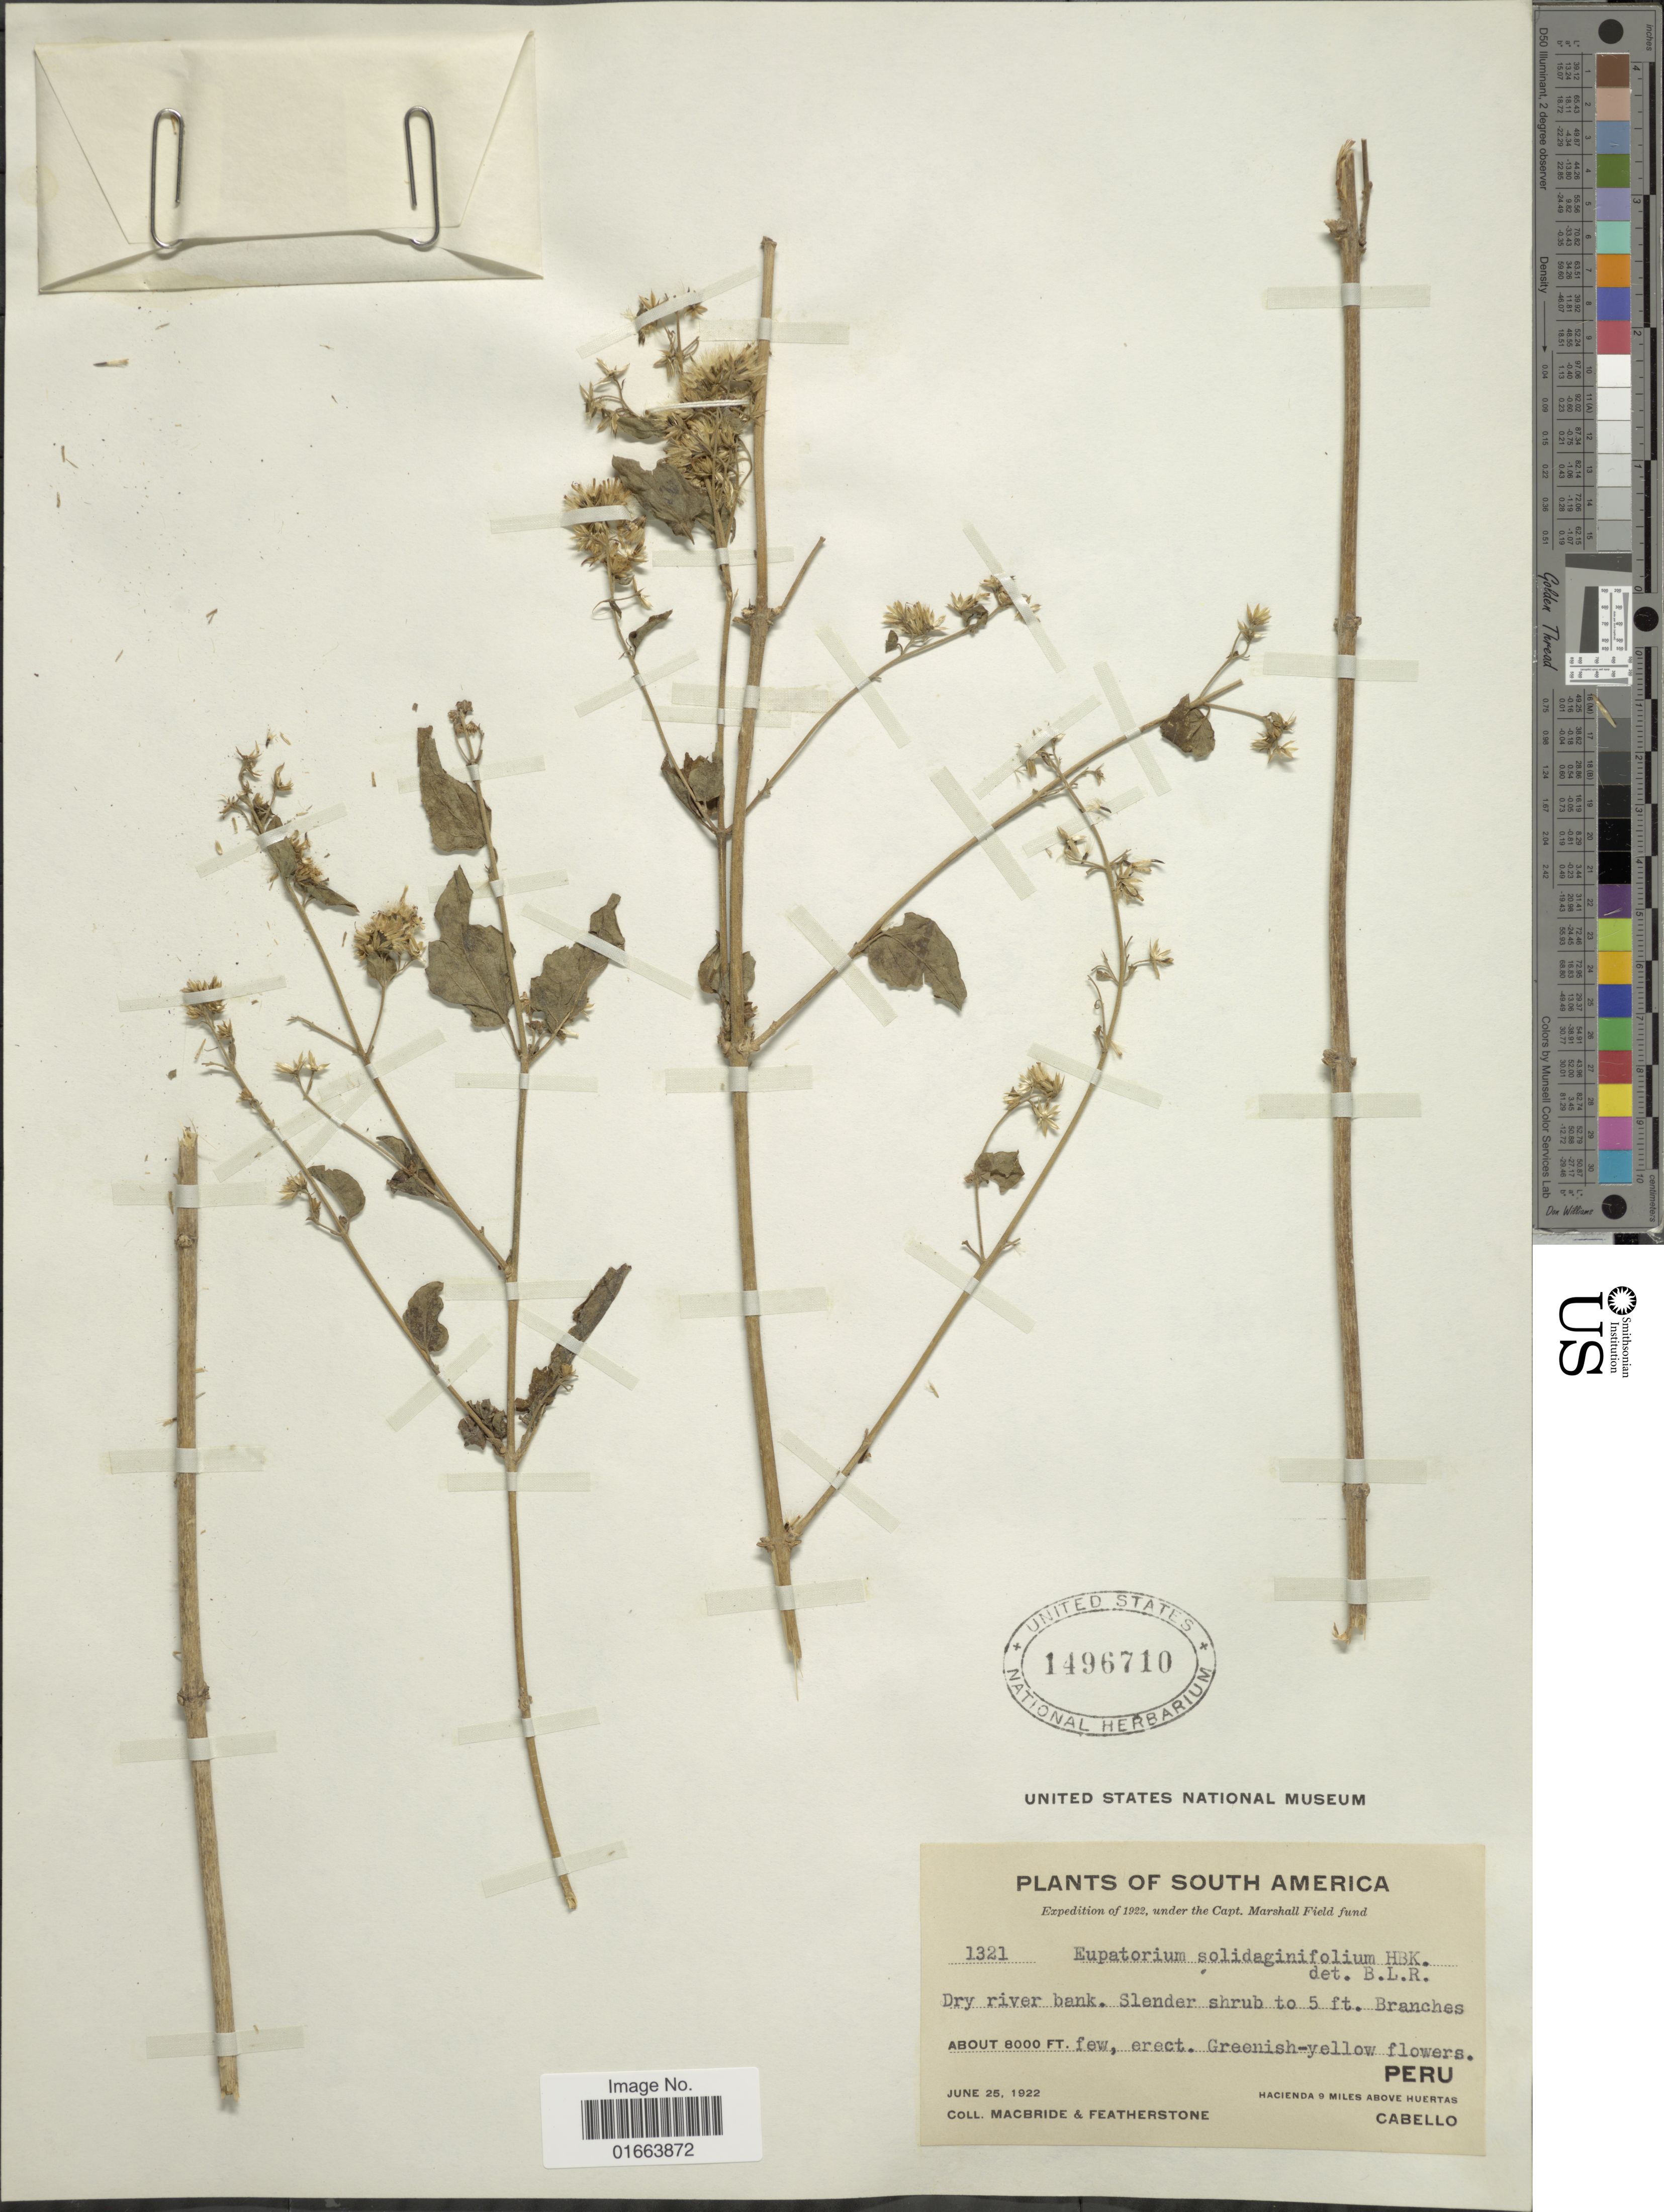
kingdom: Plantae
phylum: Tracheophyta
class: Magnoliopsida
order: Asterales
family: Asteraceae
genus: Koanophyllon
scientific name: Koanophyllon solidaginoides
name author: (Kunth) R.M. King & H. Rob.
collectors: Macbride, -- & -. Featherstone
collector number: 1321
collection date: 1922-06-25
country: Peru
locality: Hacienda 9 miles above Huertas. Cabello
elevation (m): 2438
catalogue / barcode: US 1496710